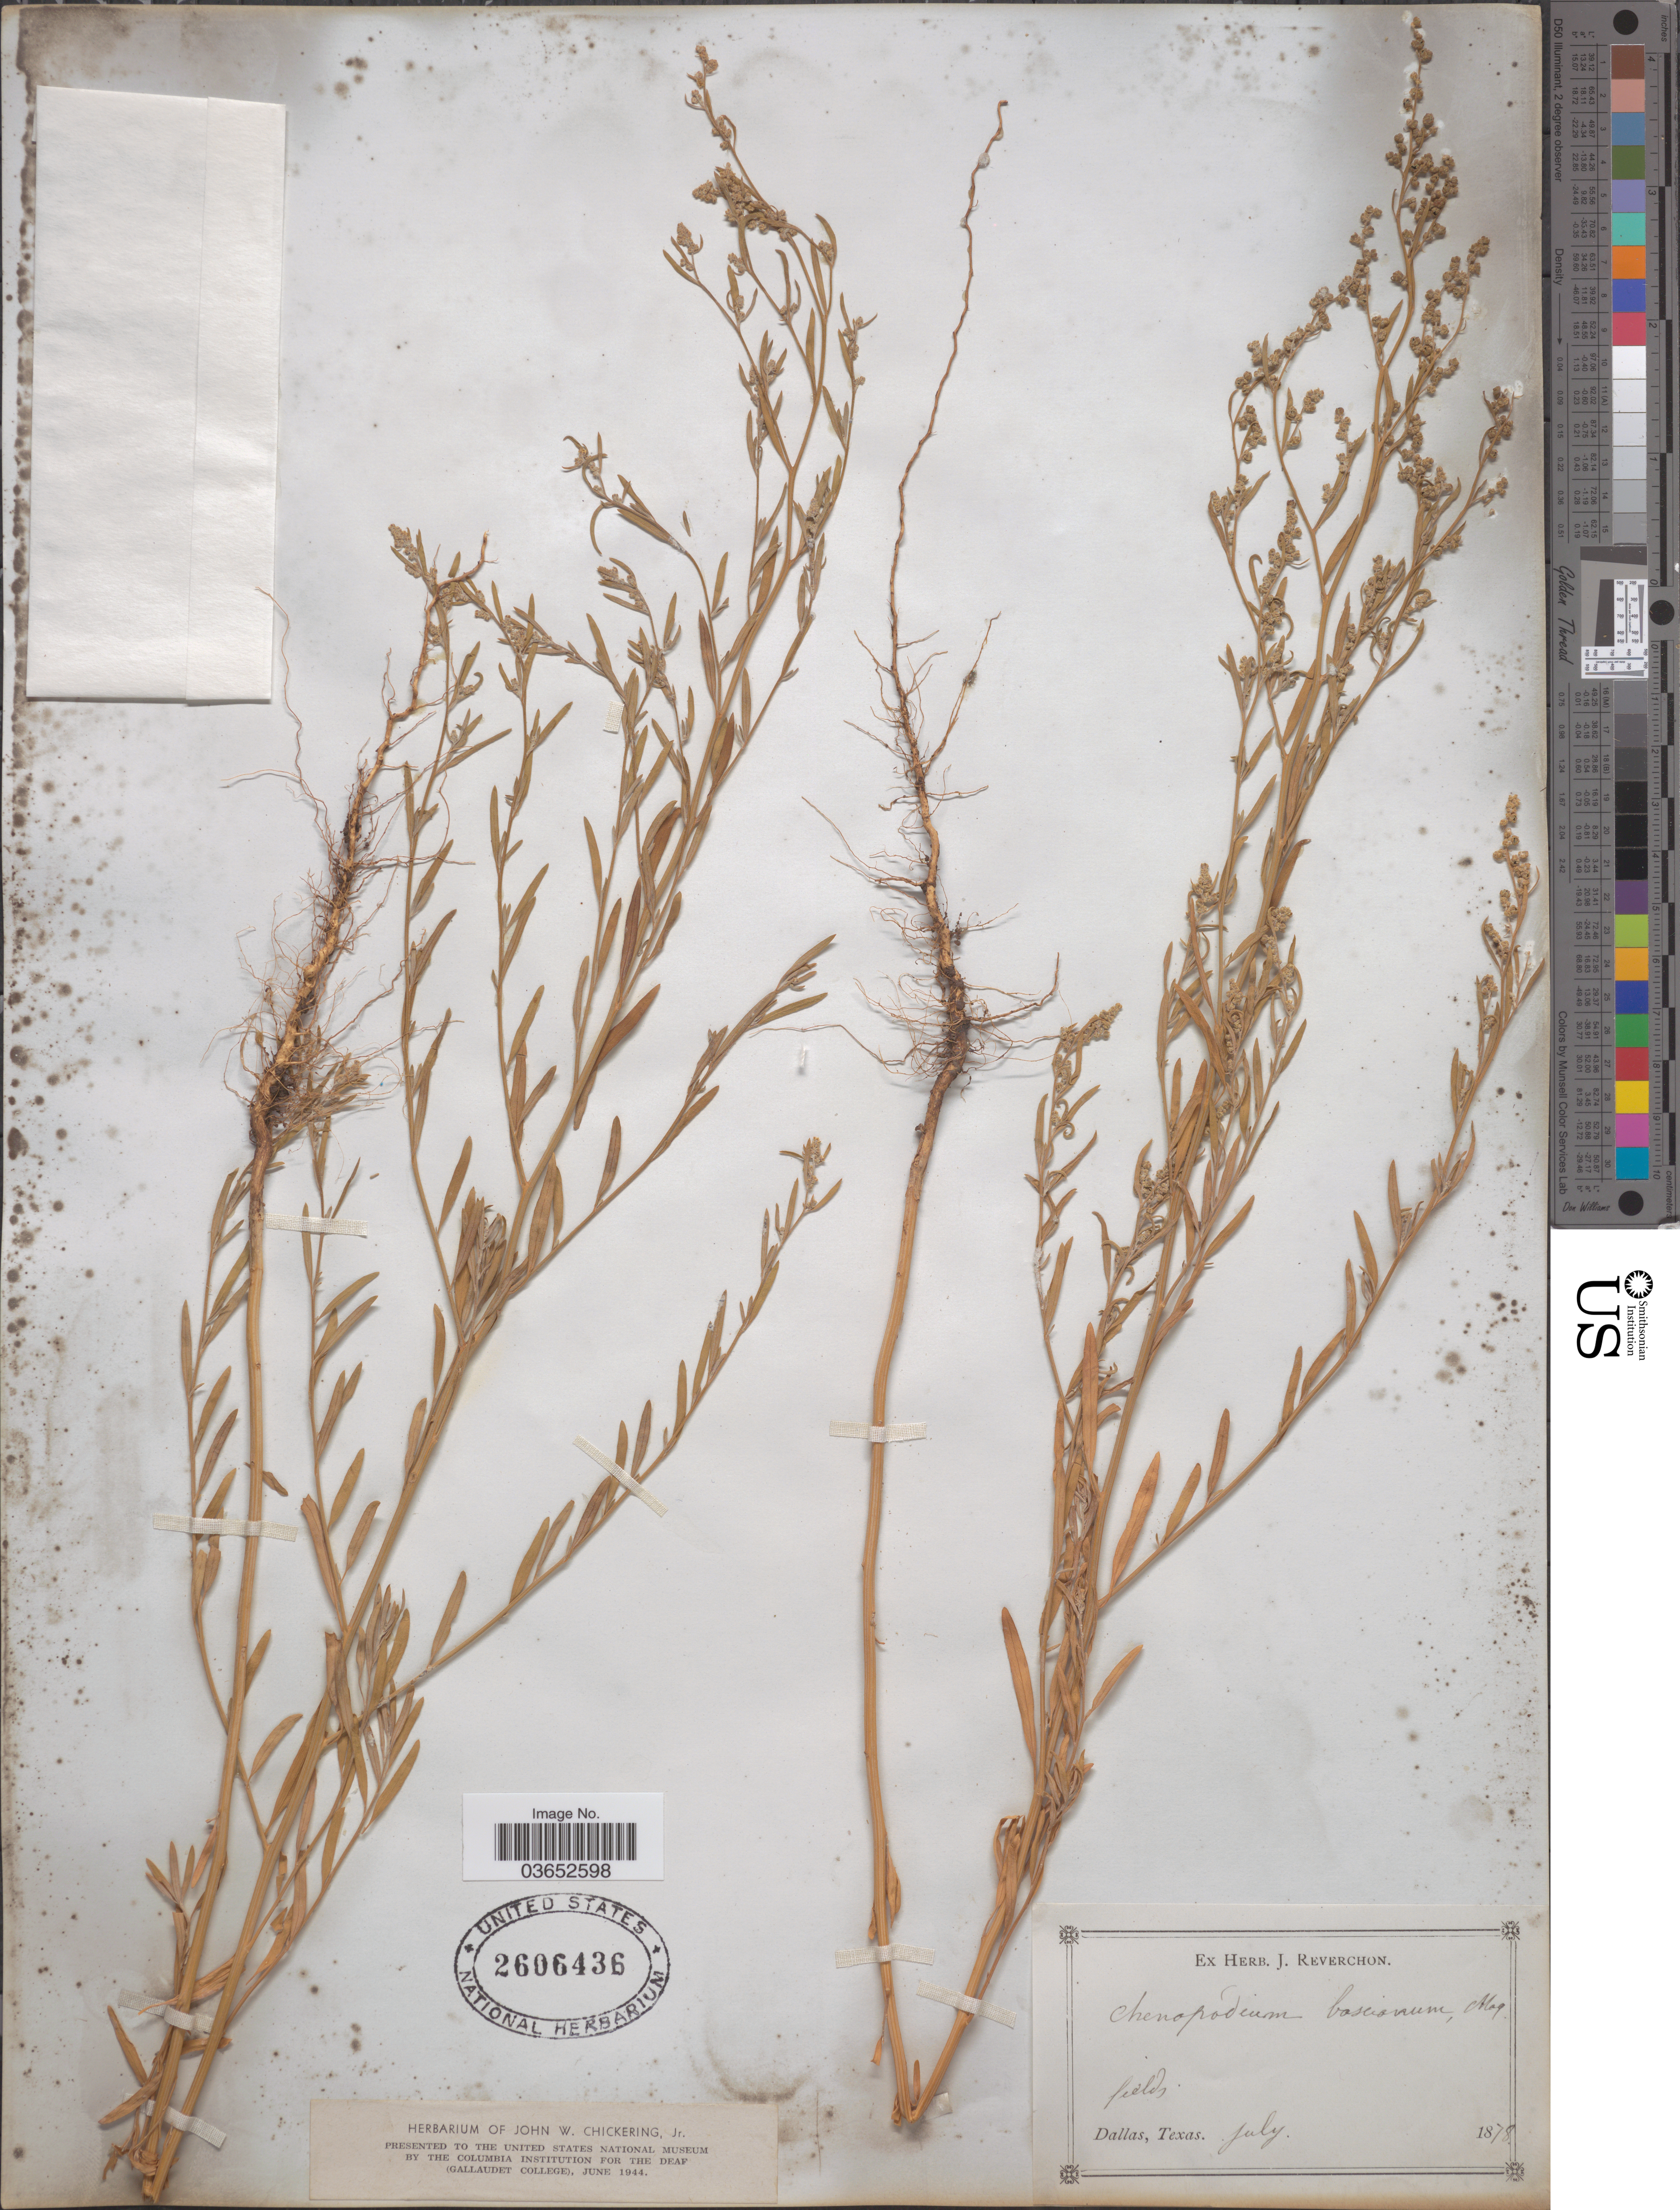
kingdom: Plantae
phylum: Tracheophyta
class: Magnoliopsida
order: Caryophyllales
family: Amaranthaceae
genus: Chenopodium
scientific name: Chenopodium boscianum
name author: Moq.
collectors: ex herb. J. Reverchon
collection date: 1878-07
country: United States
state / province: Texas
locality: Dallas.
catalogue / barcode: US 2606436